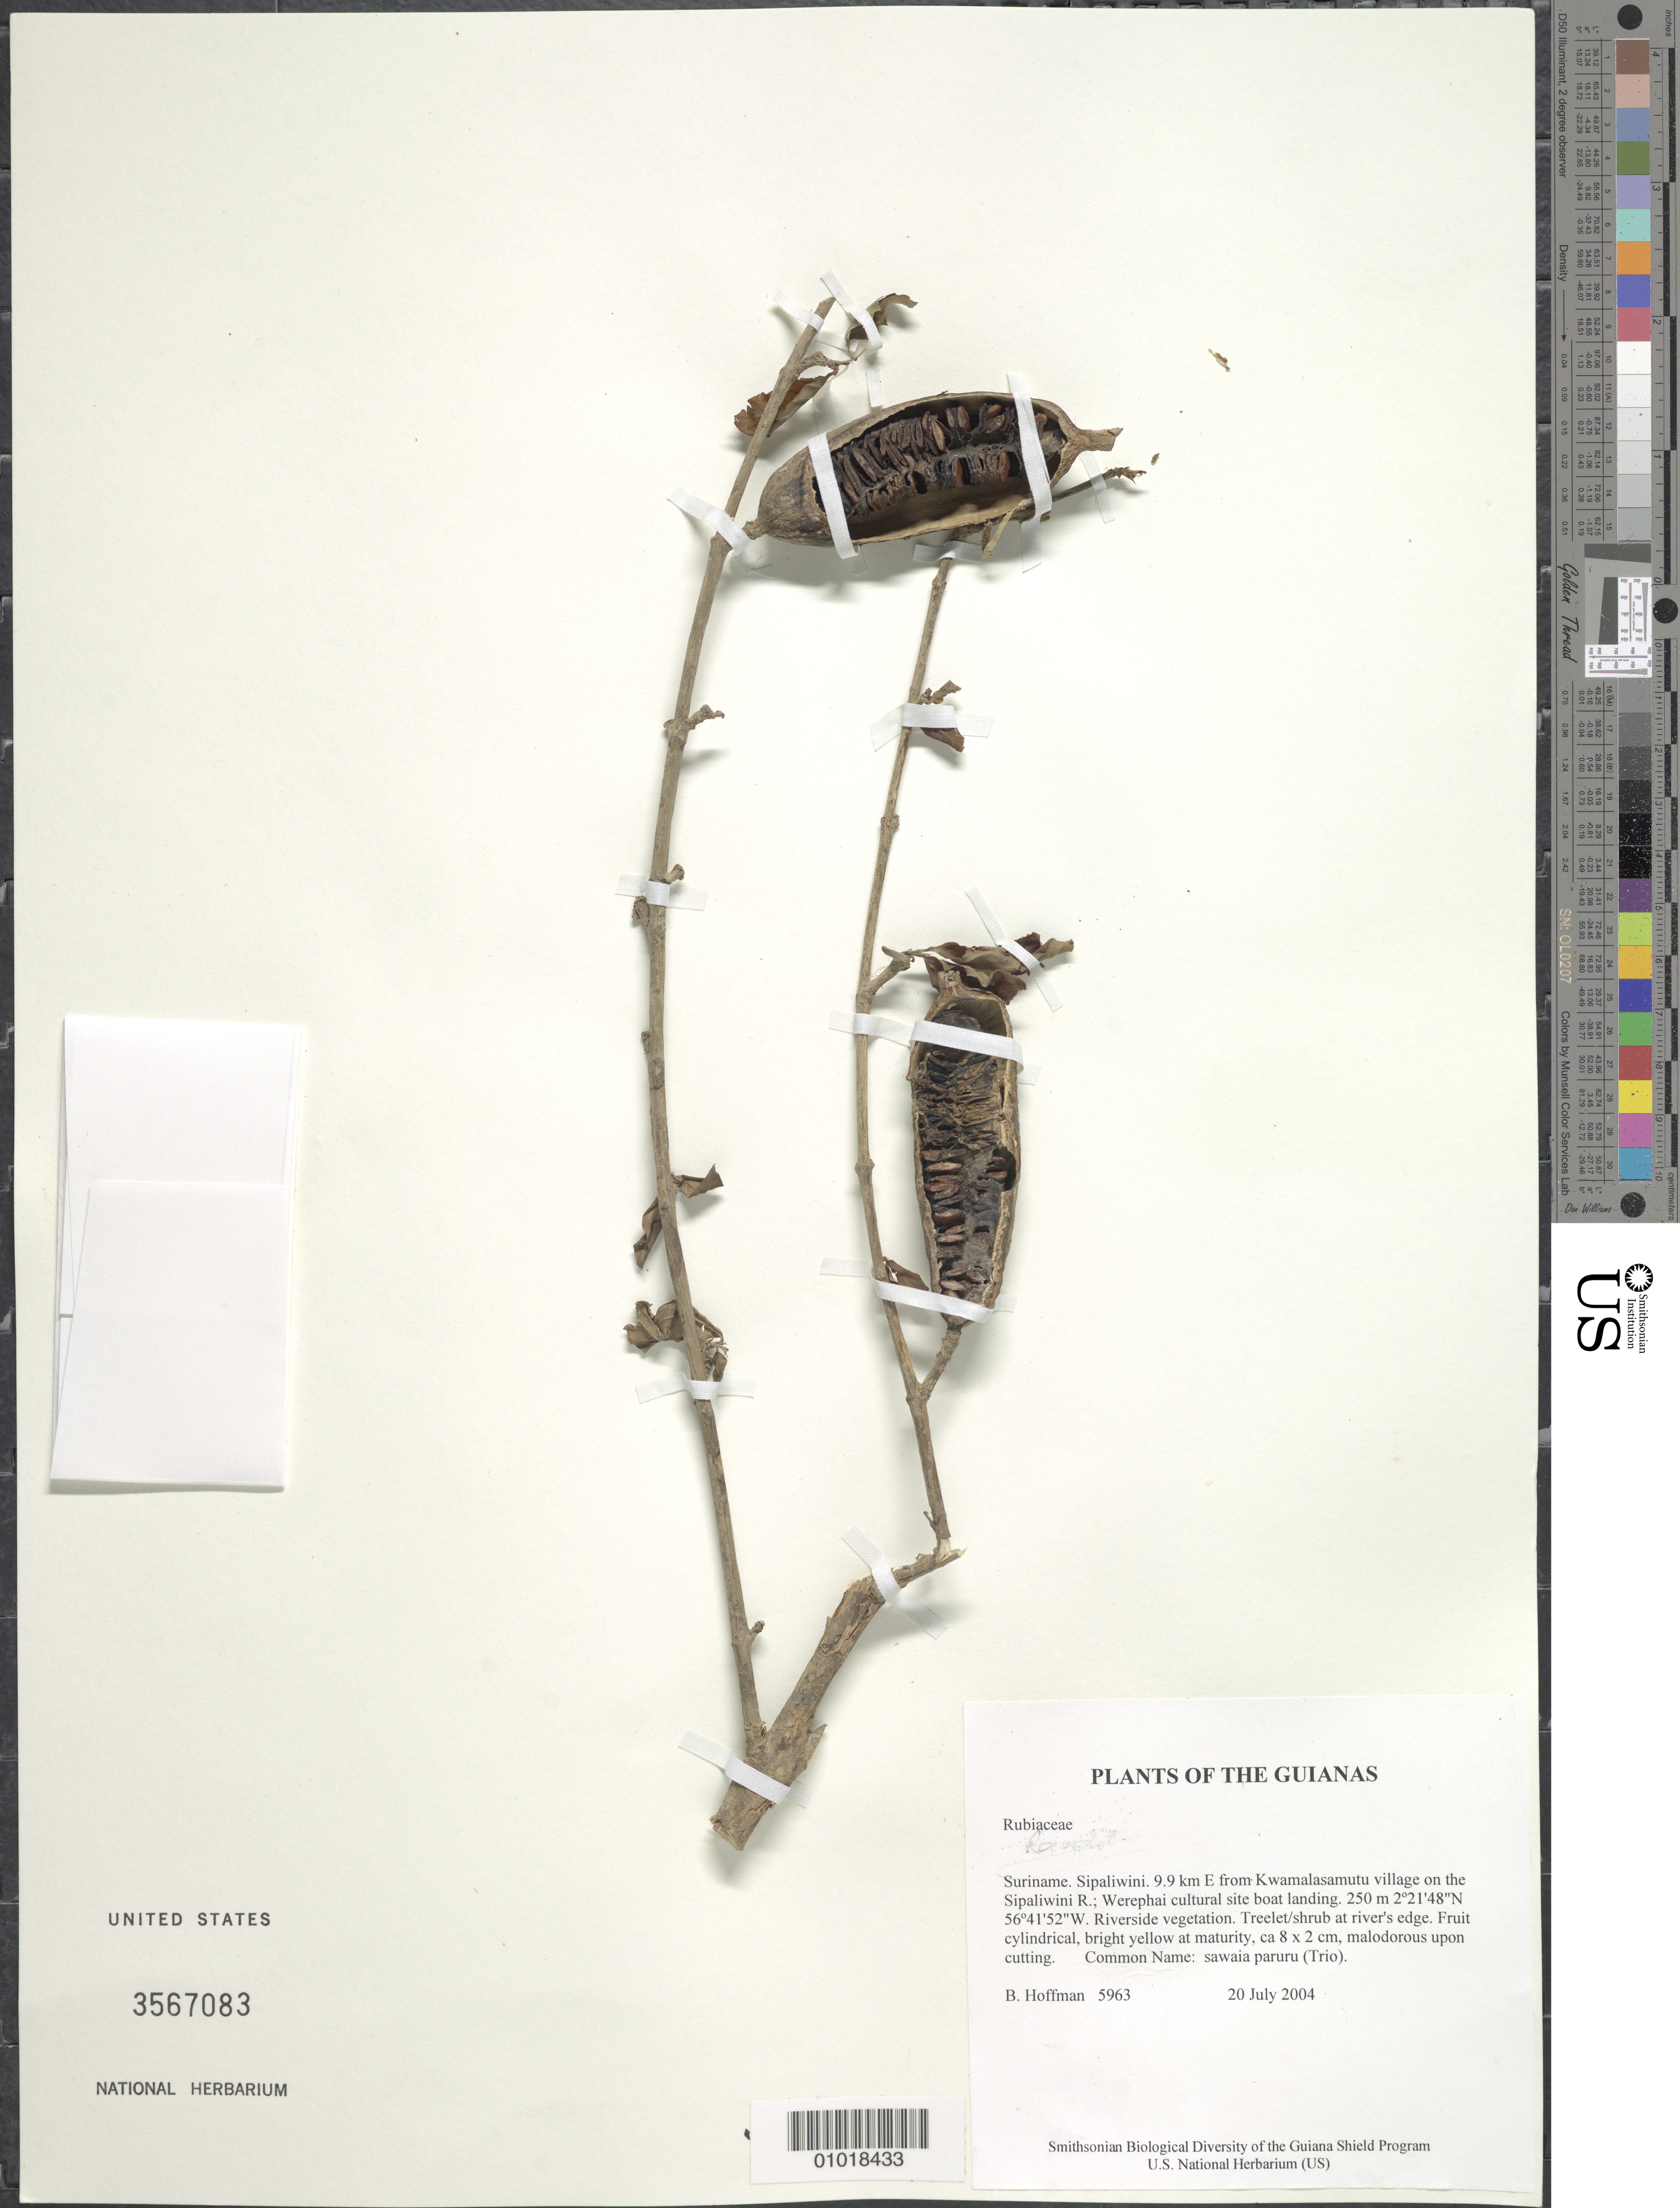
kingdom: Plantae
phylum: Tracheophyta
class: Magnoliopsida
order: Gentianales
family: Rubiaceae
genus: Rosenbergiodendron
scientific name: Rosenbergiodendron longiflorum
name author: (Ruiz & Pav.) Fagerl.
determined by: Kirkbride, J. H.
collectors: B. Hoffman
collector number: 5963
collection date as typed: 20 July 2004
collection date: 2004-07-20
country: Suriname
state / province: Sipaliwini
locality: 9.9 km E from Kwamalasamutu village on the Sipaliwini R.; Werephai cultural site boat landing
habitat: Riverside vegetation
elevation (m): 250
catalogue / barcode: US 3567083